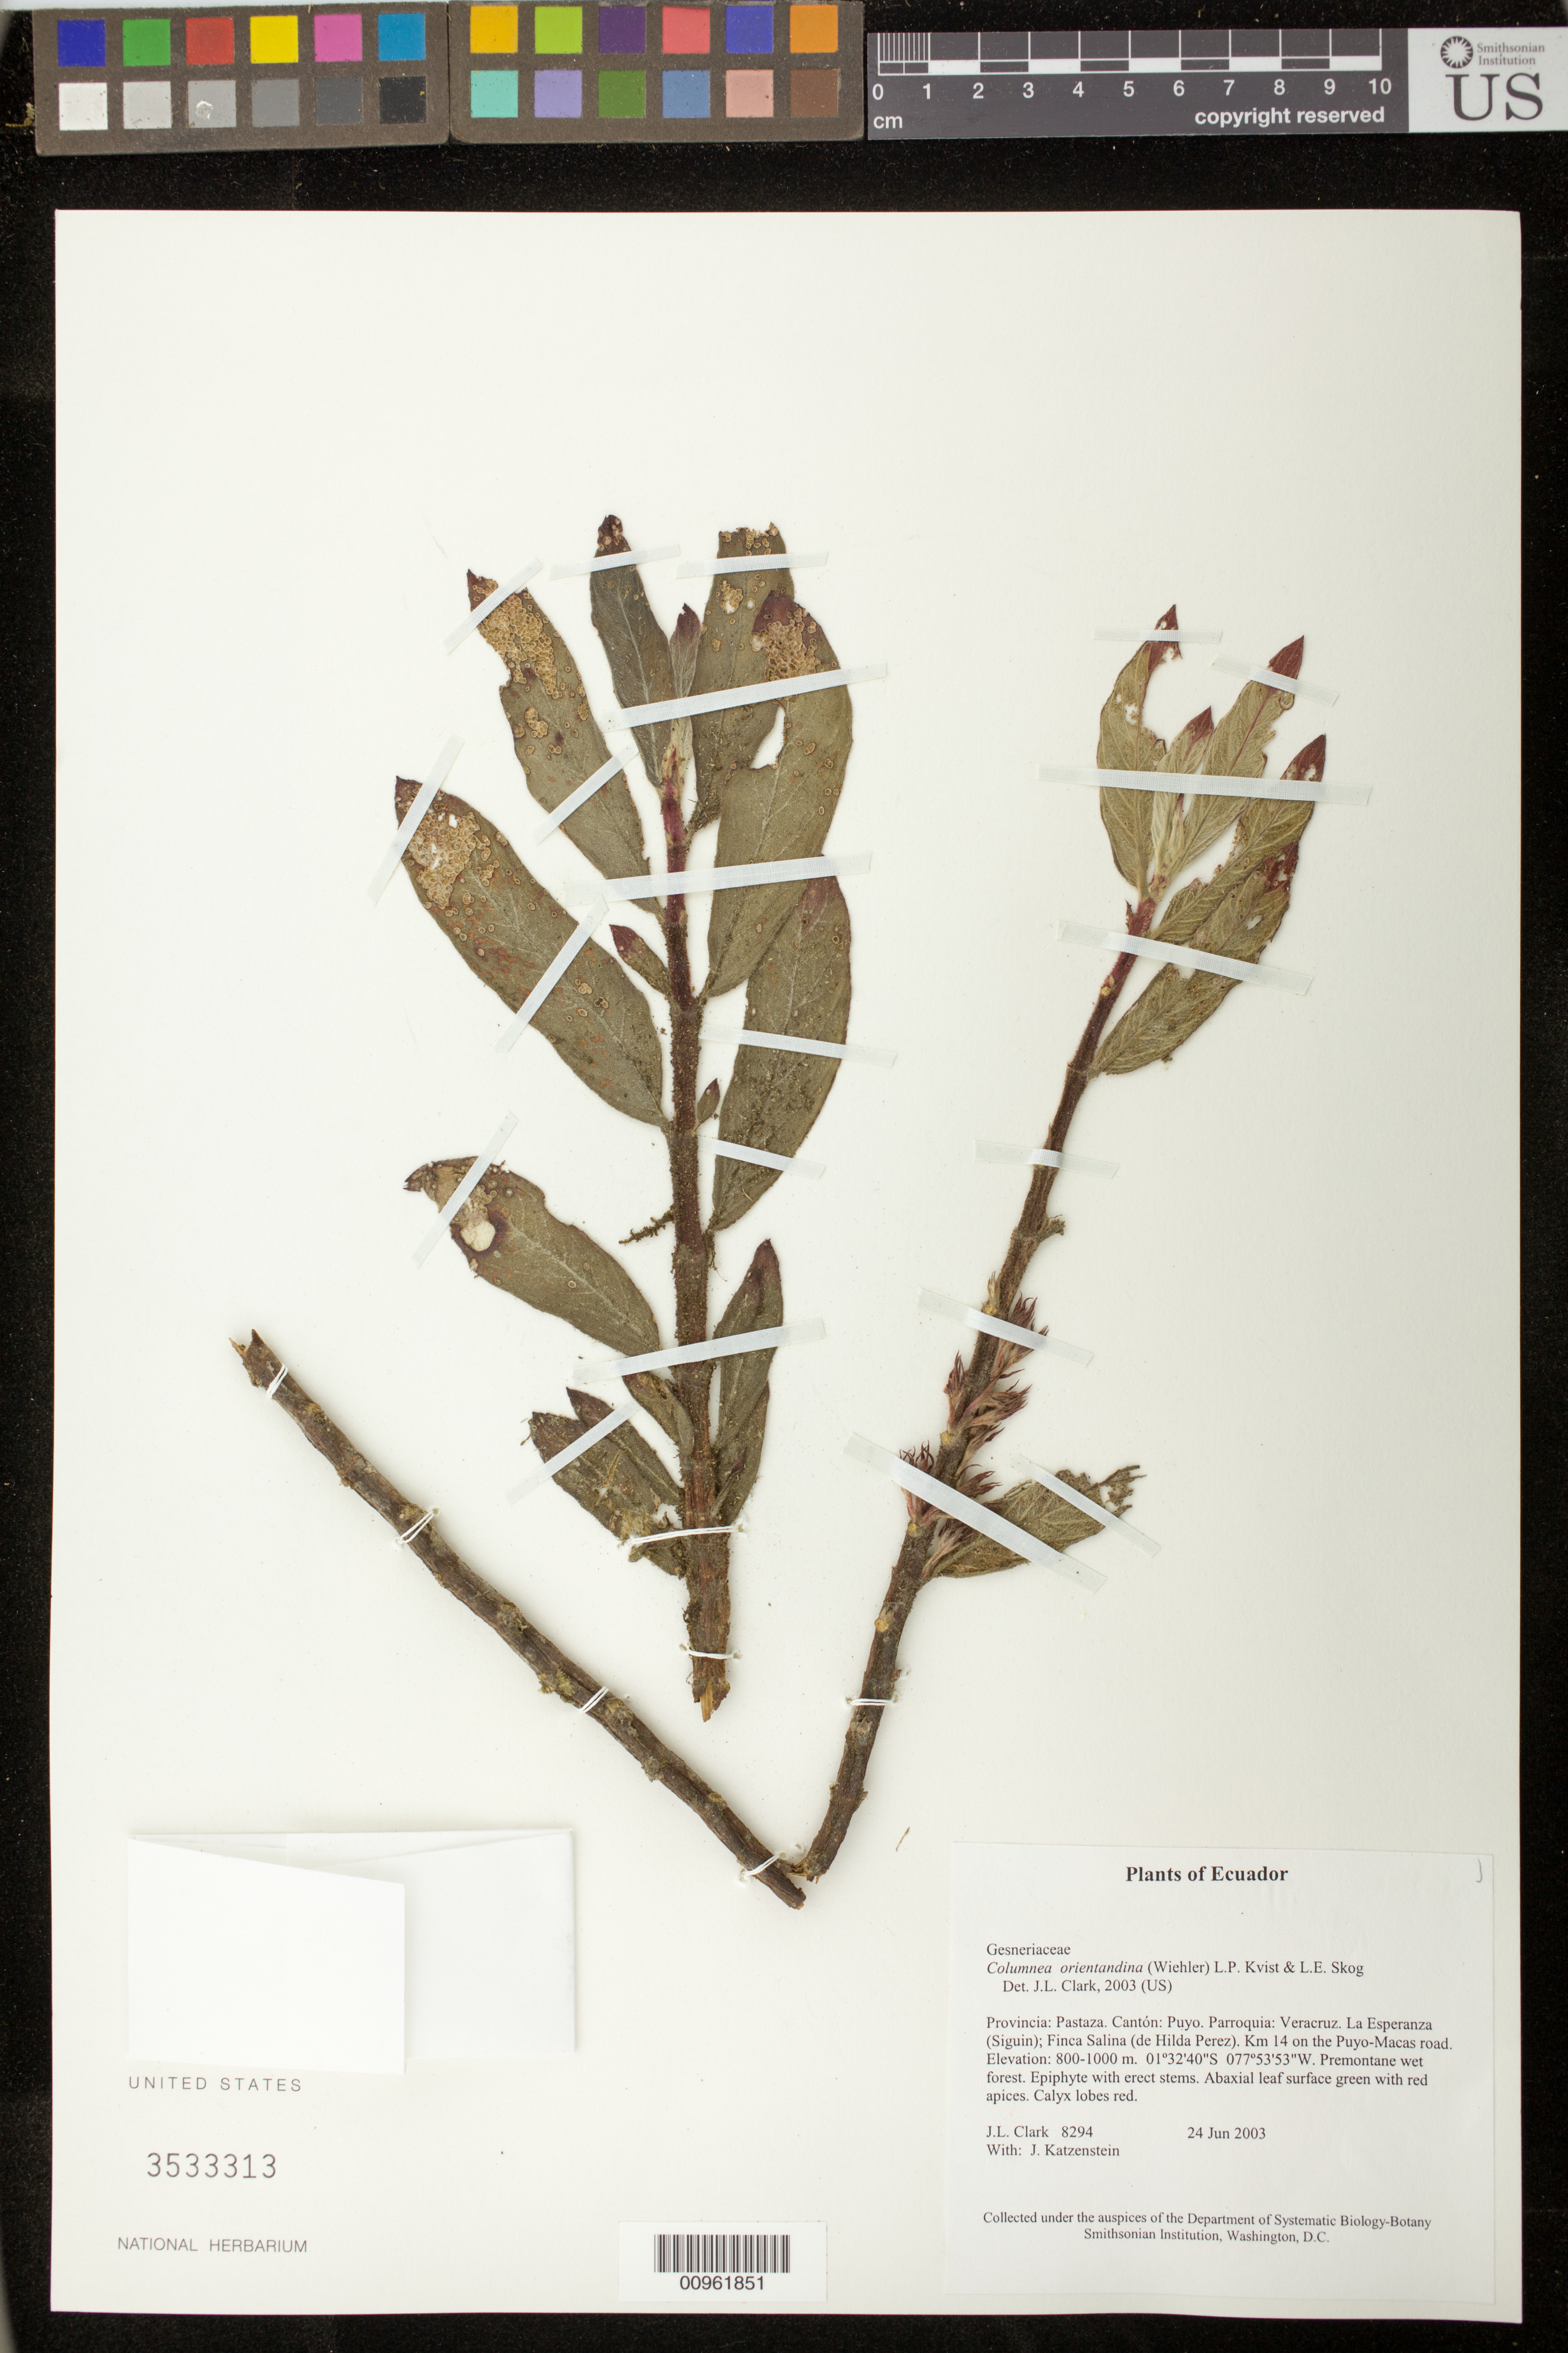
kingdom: Plantae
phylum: Tracheophyta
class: Magnoliopsida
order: Lamiales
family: Gesneriaceae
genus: Columnea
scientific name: Columnea orientandina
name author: (Wiehler) L.P. Kvist & L.E. Skog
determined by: Clark, J. L., (SEL), The Marie Selby Botanical Garden (UNITED STATES)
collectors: J. L. Clark & J. Katzenstein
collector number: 8294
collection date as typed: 24 Jun 2003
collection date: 2003-06-24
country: Ecuador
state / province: Pastaza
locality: Puyo. Parroquia: Veracruz. La Esperanza (Siguin); Finca Salina (de Hilda Perez). Km 14 on the Puyo-Macas road.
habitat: Premontane wet forest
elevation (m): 800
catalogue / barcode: US 3533313